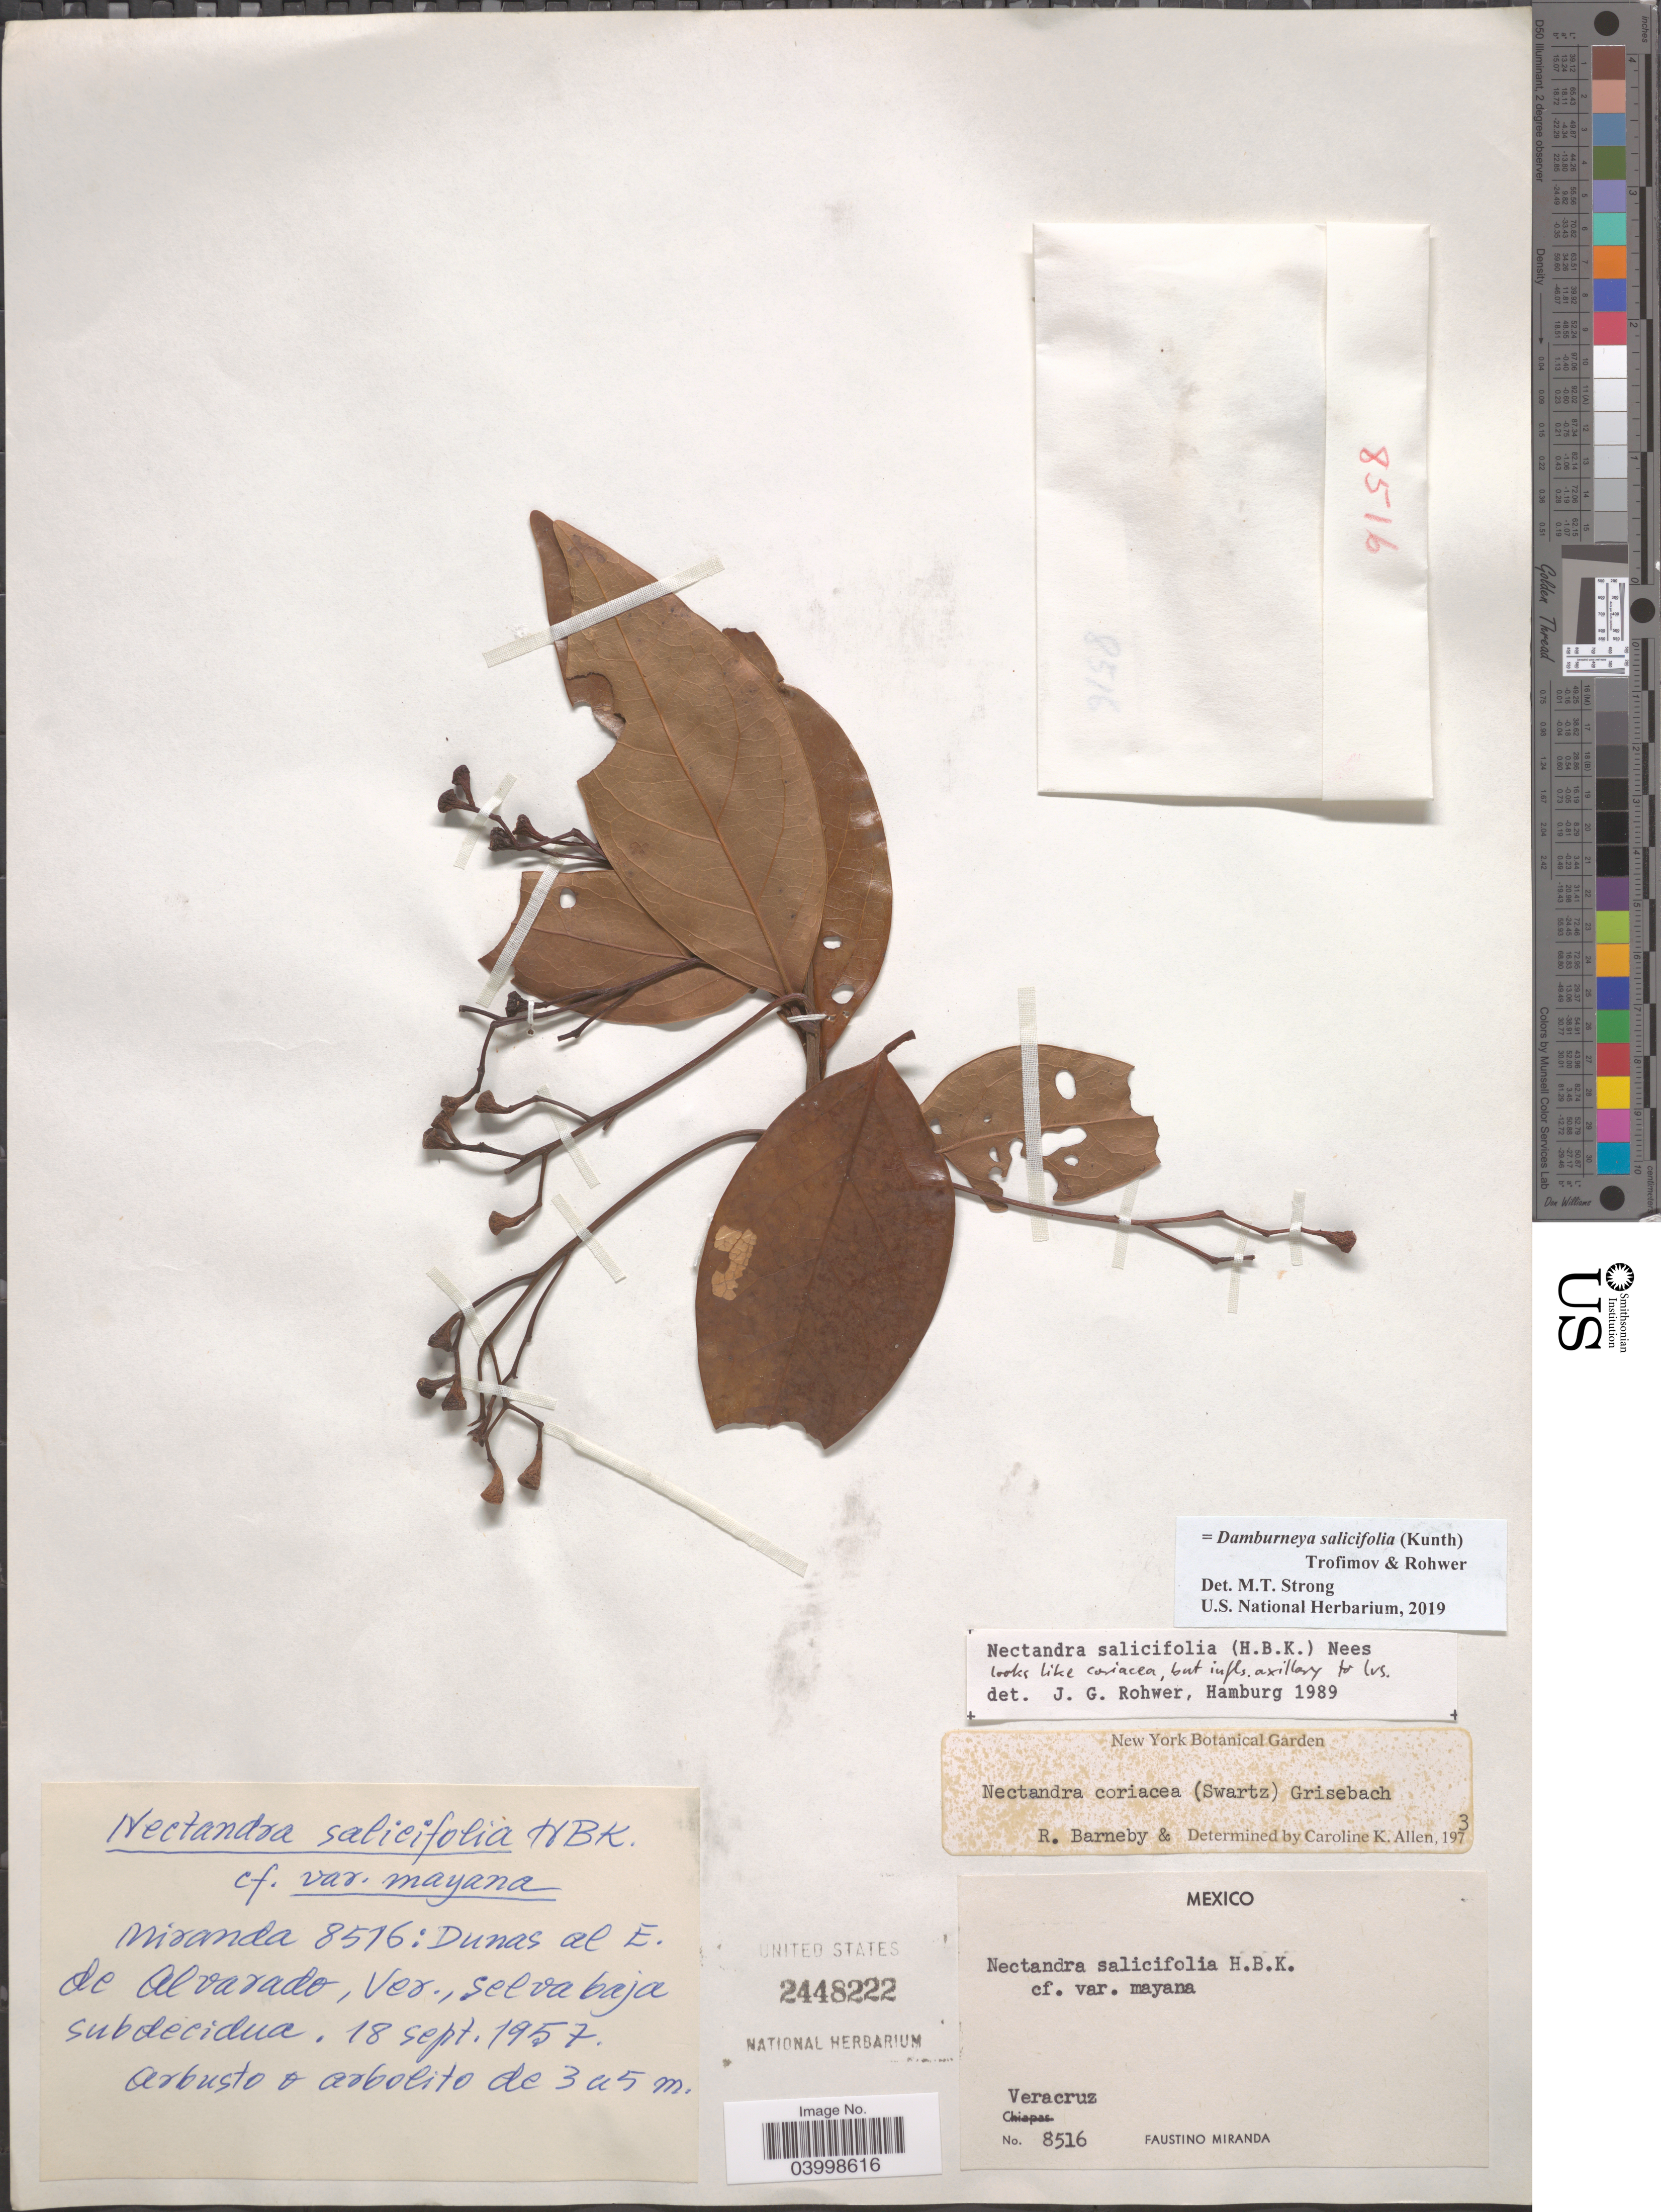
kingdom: Plantae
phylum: Tracheophyta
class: Magnoliopsida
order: Laurales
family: Lauraceae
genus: Damburneya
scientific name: Damburneya salicifolia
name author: (Kunth) Trofimov & Rohwer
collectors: F. Miranda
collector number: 8516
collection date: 1957-09-18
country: Mexico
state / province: Veracruz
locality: Dunas al E. de Alvarado.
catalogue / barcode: US 2448222